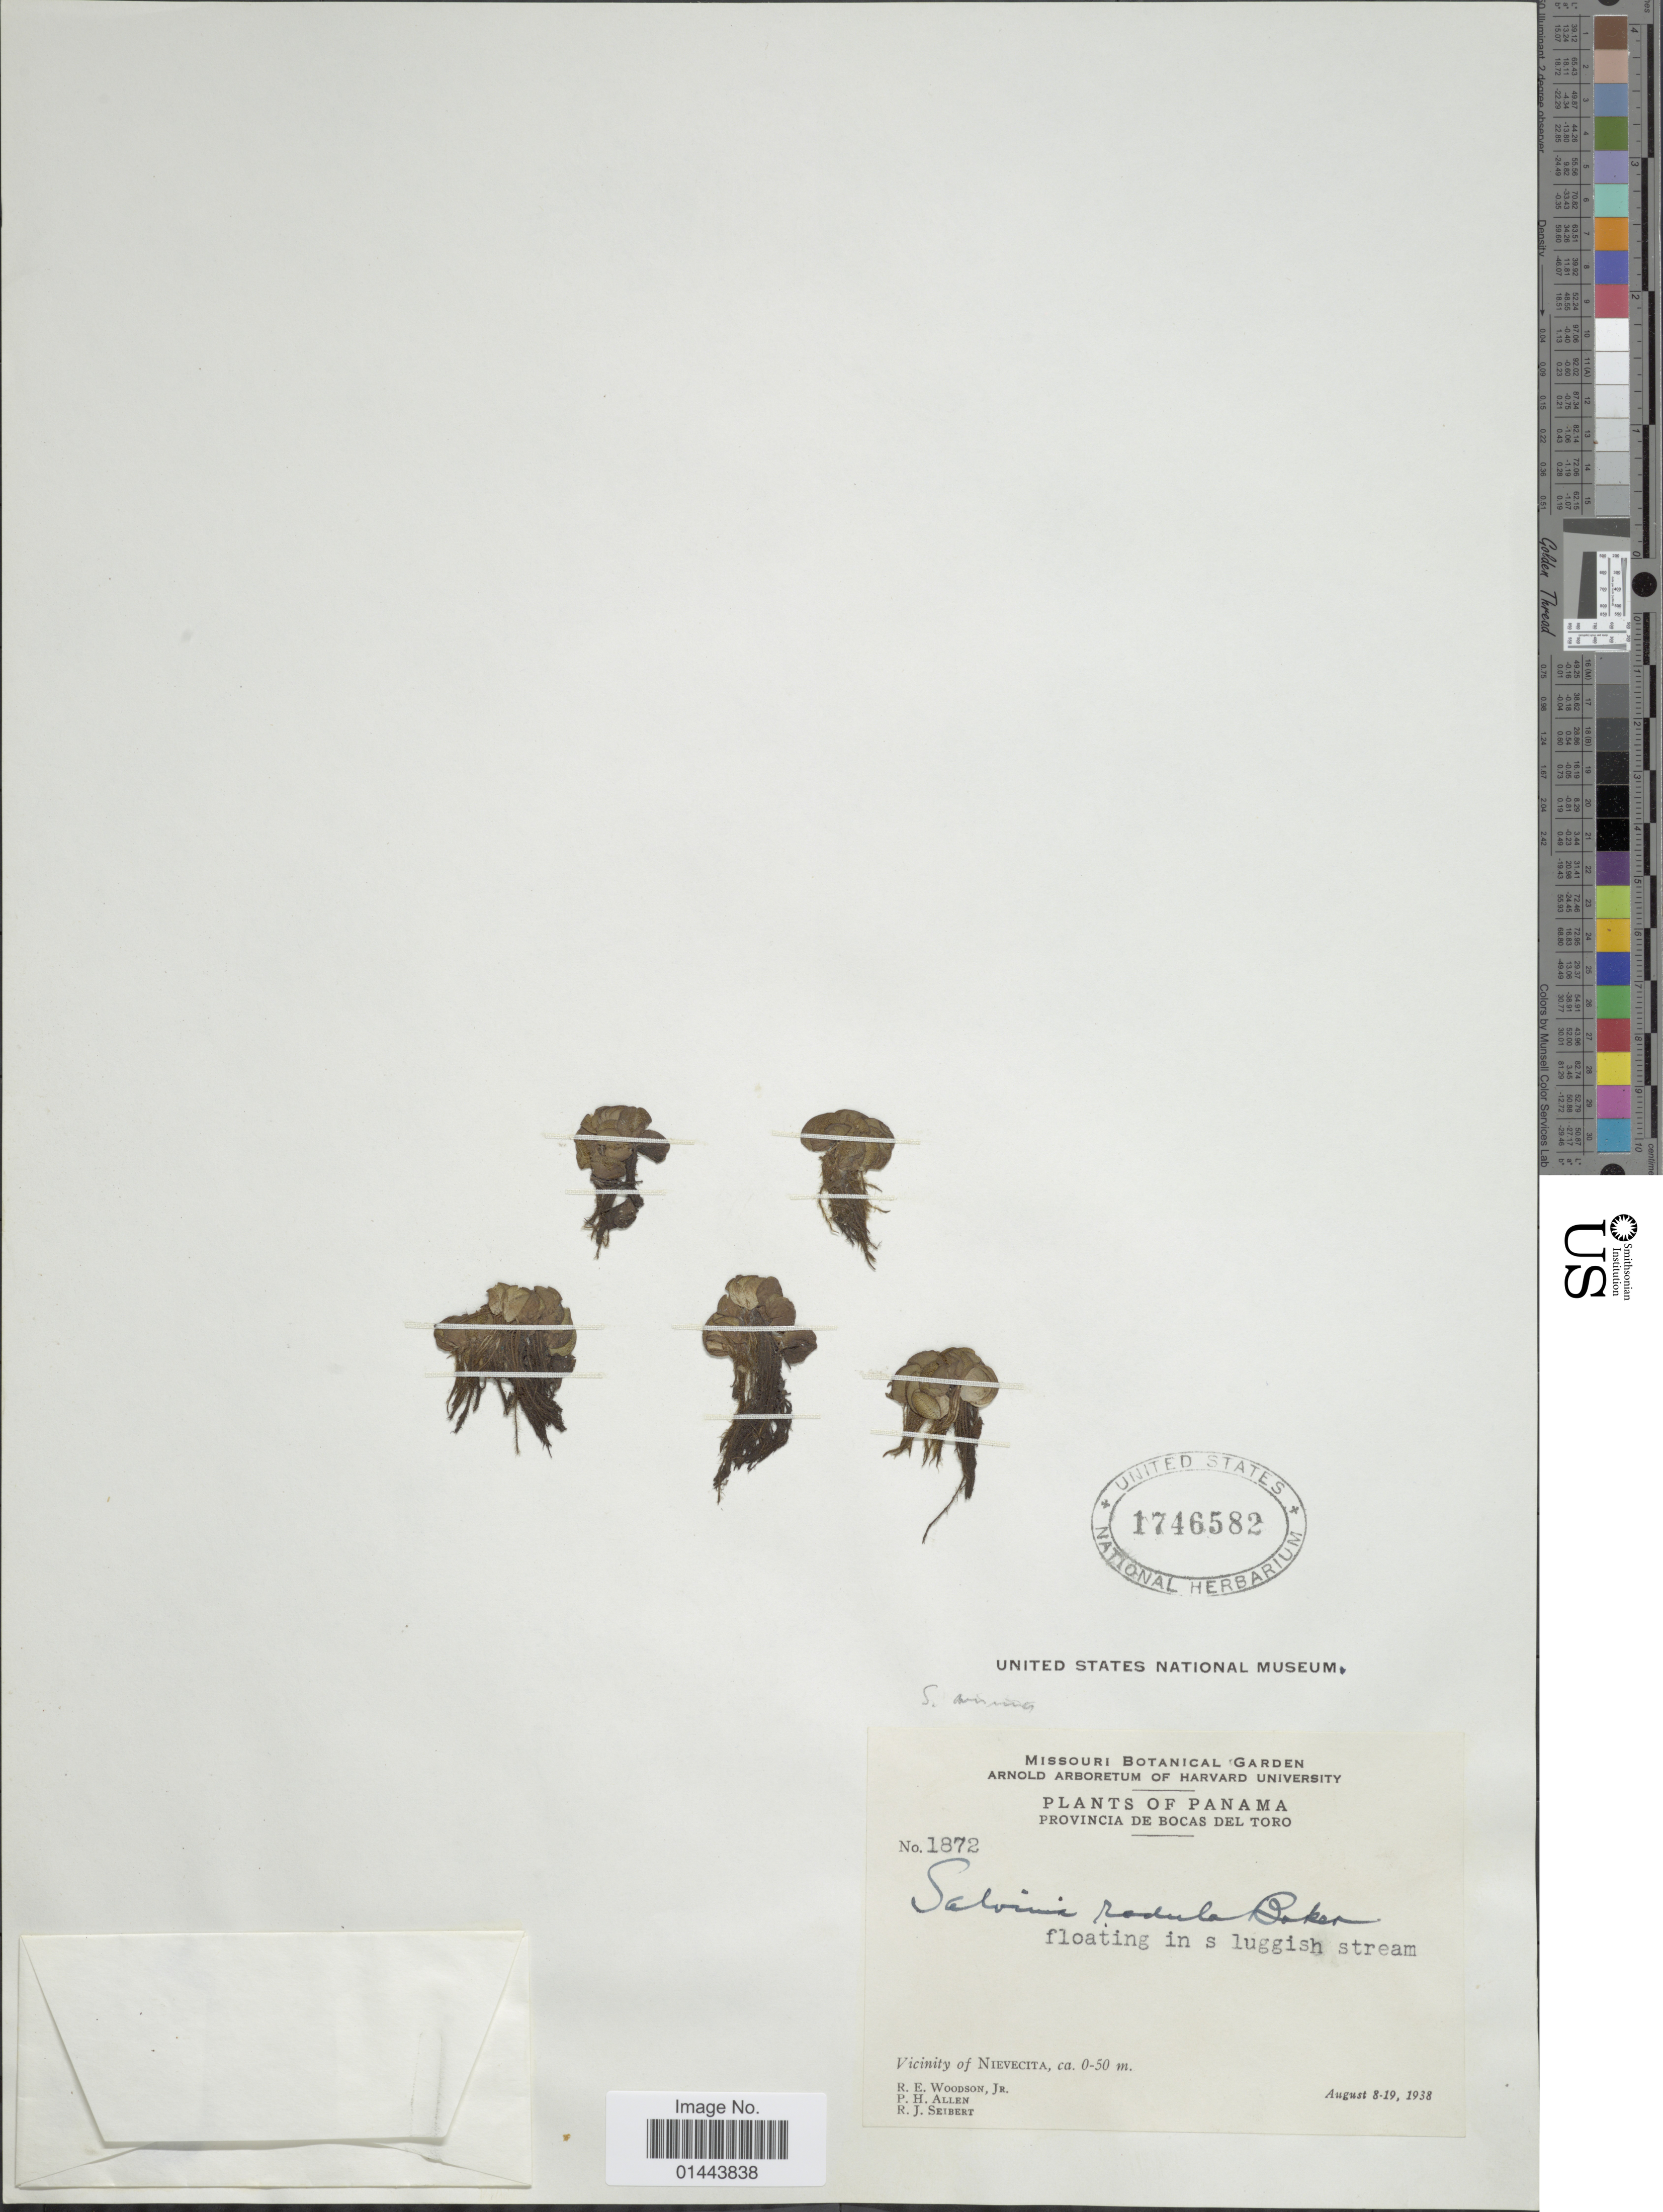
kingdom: Plantae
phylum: Tracheophyta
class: Polypodiopsida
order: Salviniales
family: Salviniaceae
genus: Salvinia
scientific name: Salvinia minima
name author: Baker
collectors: R. E. Woodson, P. H. Allen & R. J. Seibert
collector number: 1872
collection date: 1938-08-08/1938-08-19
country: Panama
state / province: Bocas del Toro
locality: Floating in sluggish stream, vicinity of Nievecita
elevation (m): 0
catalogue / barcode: US 1746582